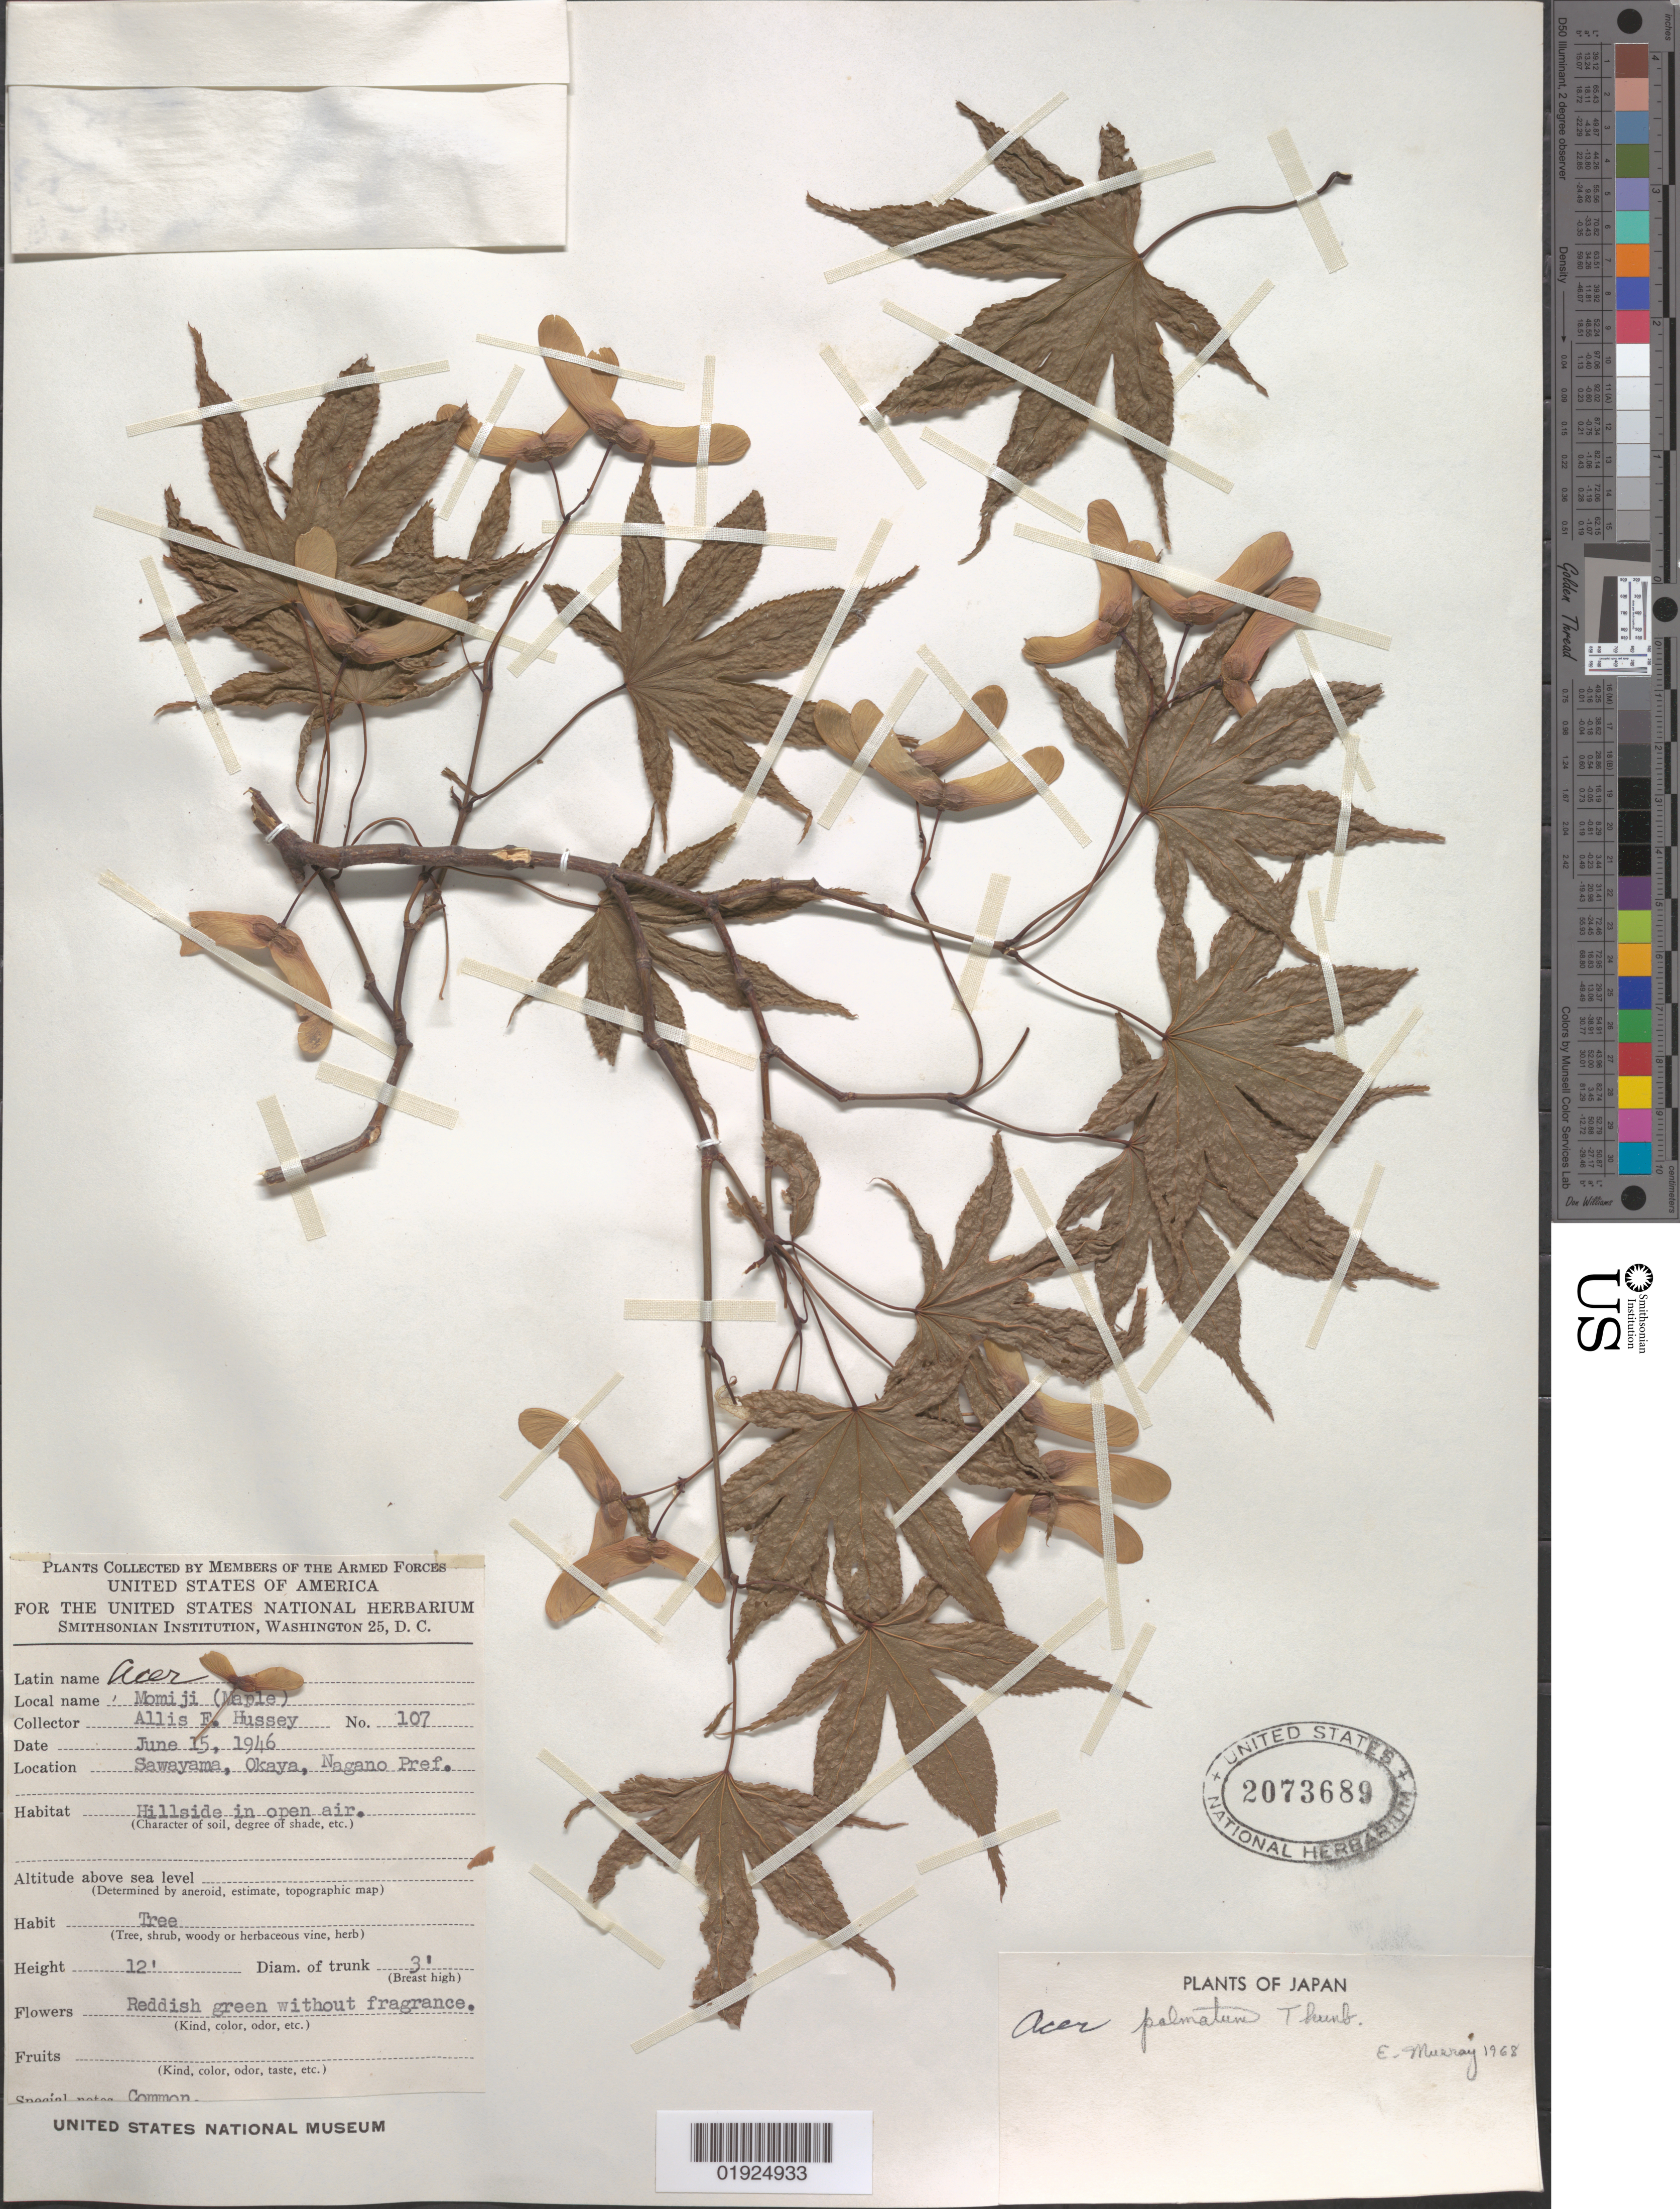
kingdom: Plantae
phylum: Tracheophyta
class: Magnoliopsida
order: Sapindales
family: Sapindaceae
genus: Acer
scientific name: Acer palmatum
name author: Thunb.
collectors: A. Hussey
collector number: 107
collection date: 1946-06-15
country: Japan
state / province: Nagano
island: Honshu I.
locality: Sawayama, Okaya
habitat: Hillside in open air. Common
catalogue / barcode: US 2073689